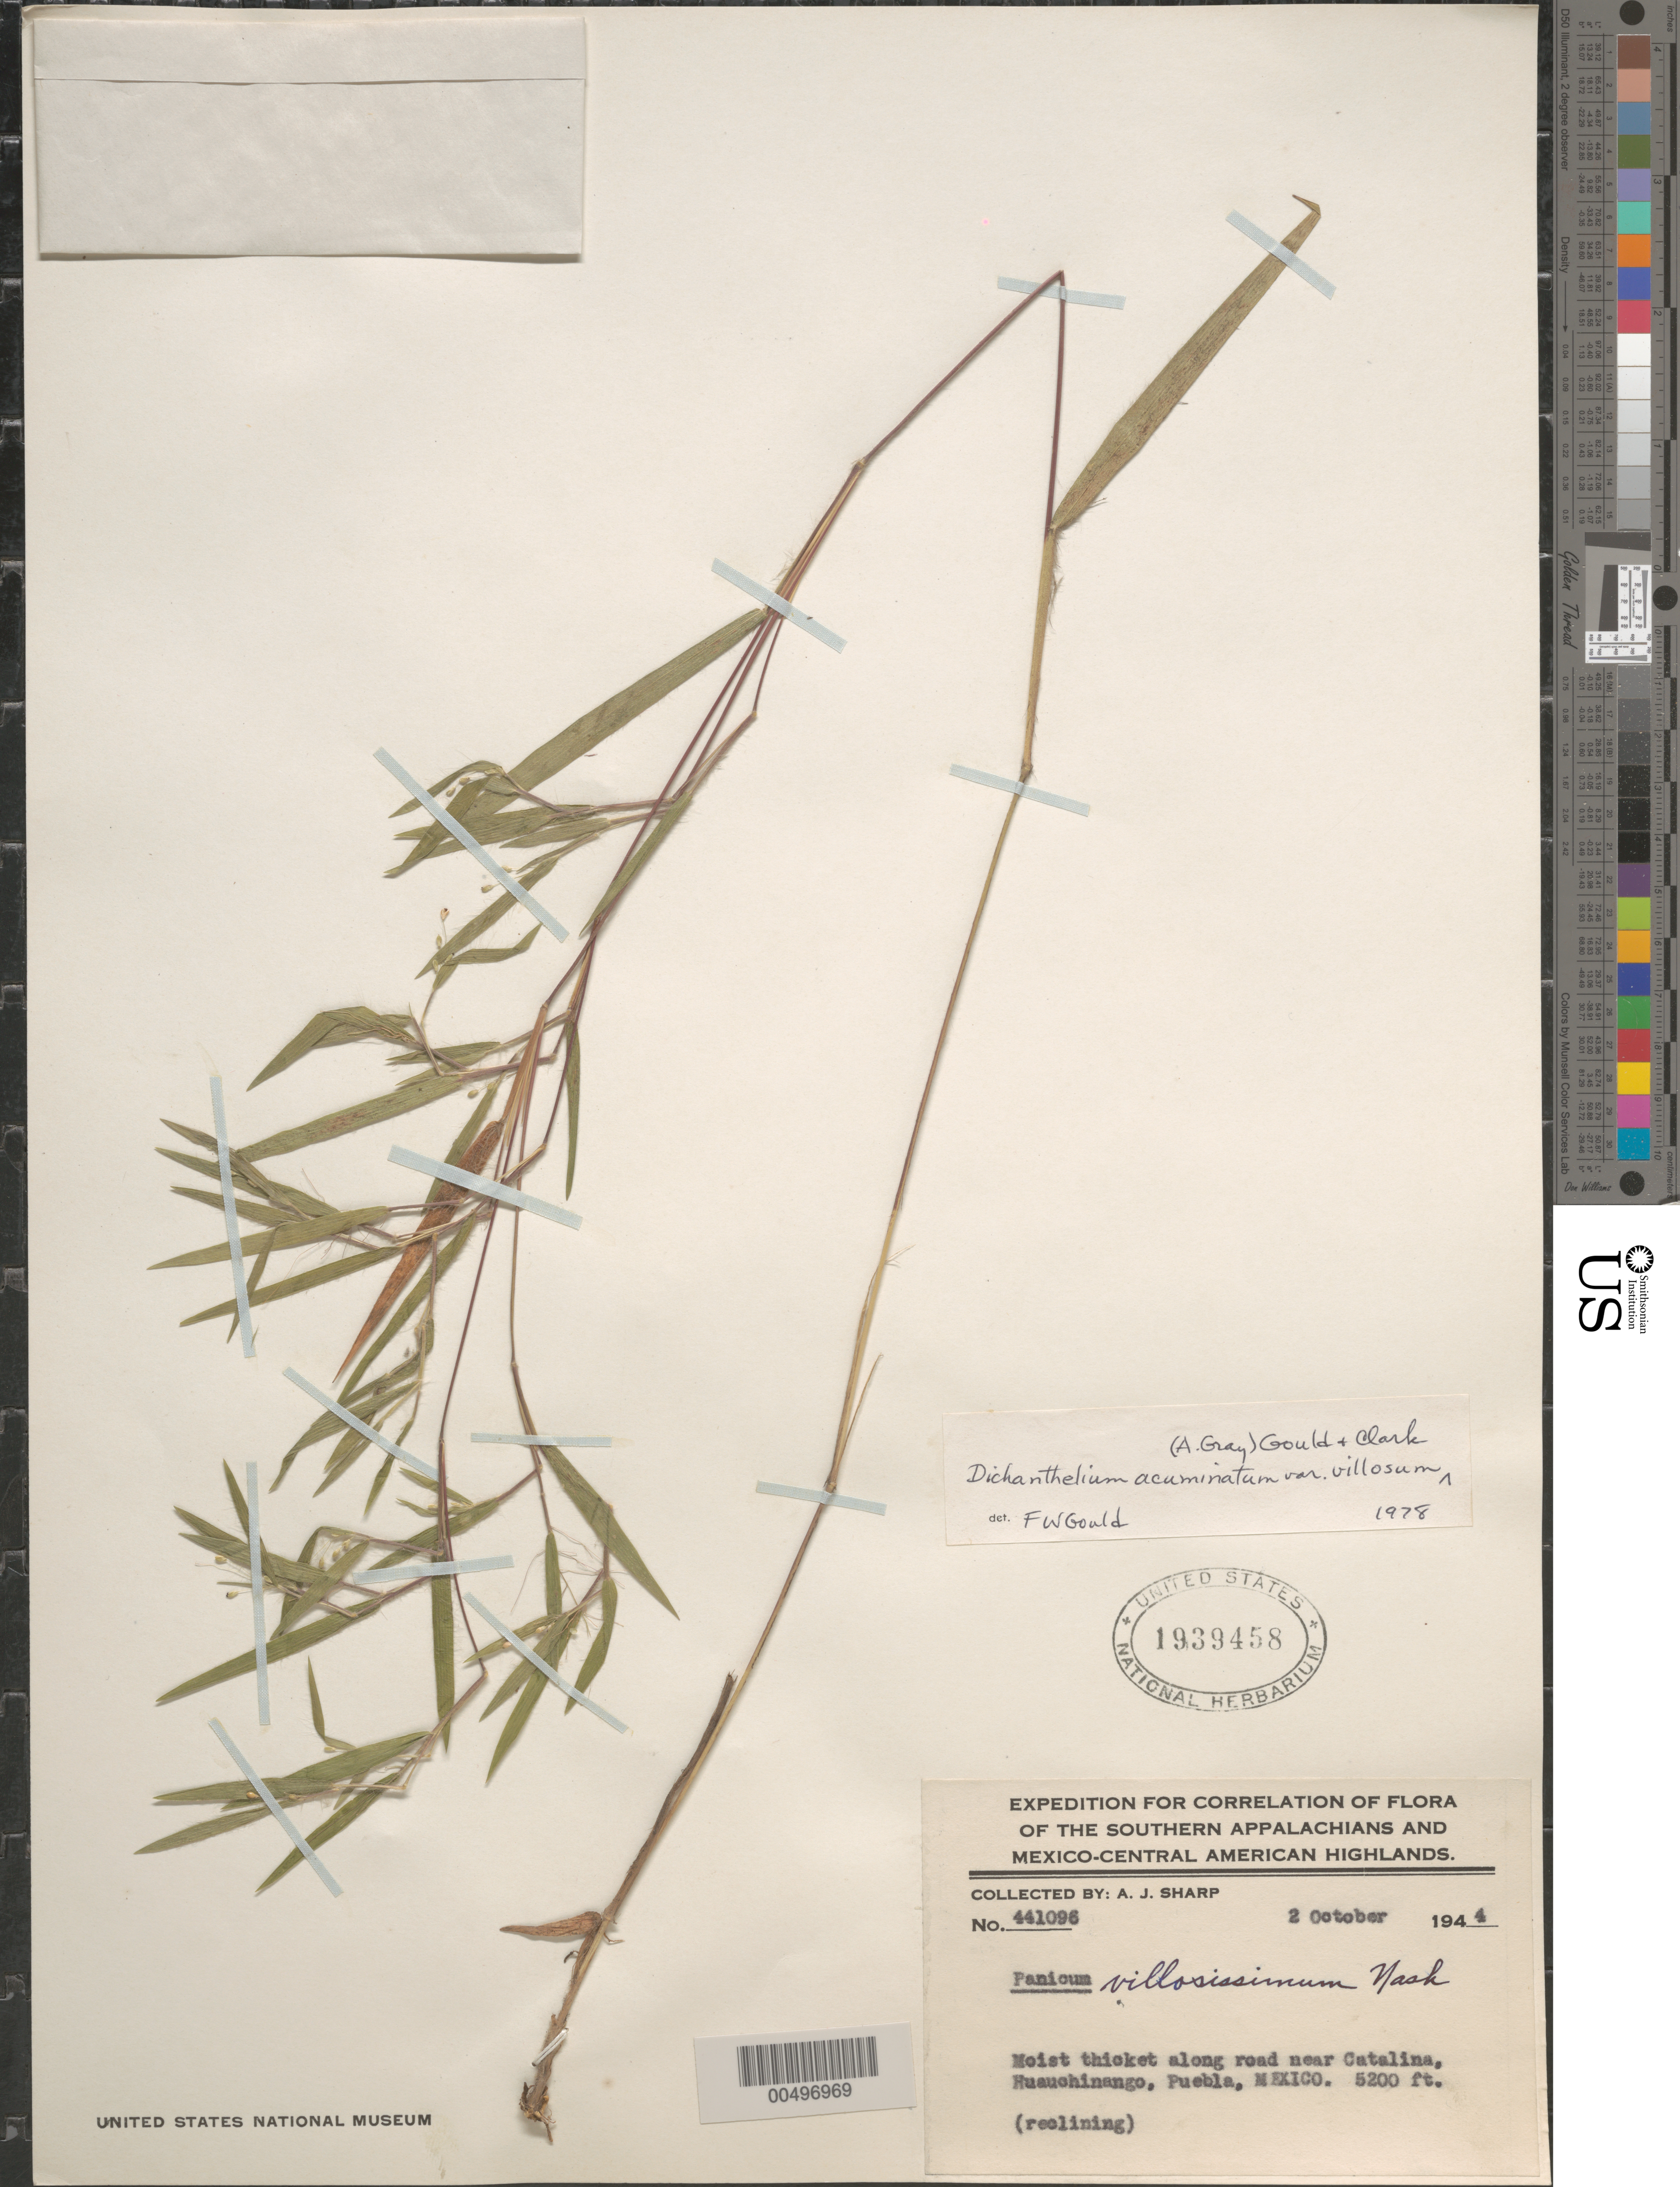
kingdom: Plantae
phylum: Tracheophyta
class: Liliopsida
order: Poales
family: Poaceae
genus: Dichanthelium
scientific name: Dichanthelium acuminatum var. villosum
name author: (A. Gray) Gould & C.A. Clark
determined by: Gould, F. W.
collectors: A. J. Sharp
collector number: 441095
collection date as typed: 2 Oct 1944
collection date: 1944-10-02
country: Mexico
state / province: Puebla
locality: Along rd near Catalina, Huauchinango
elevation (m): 1585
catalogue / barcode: US 1939458